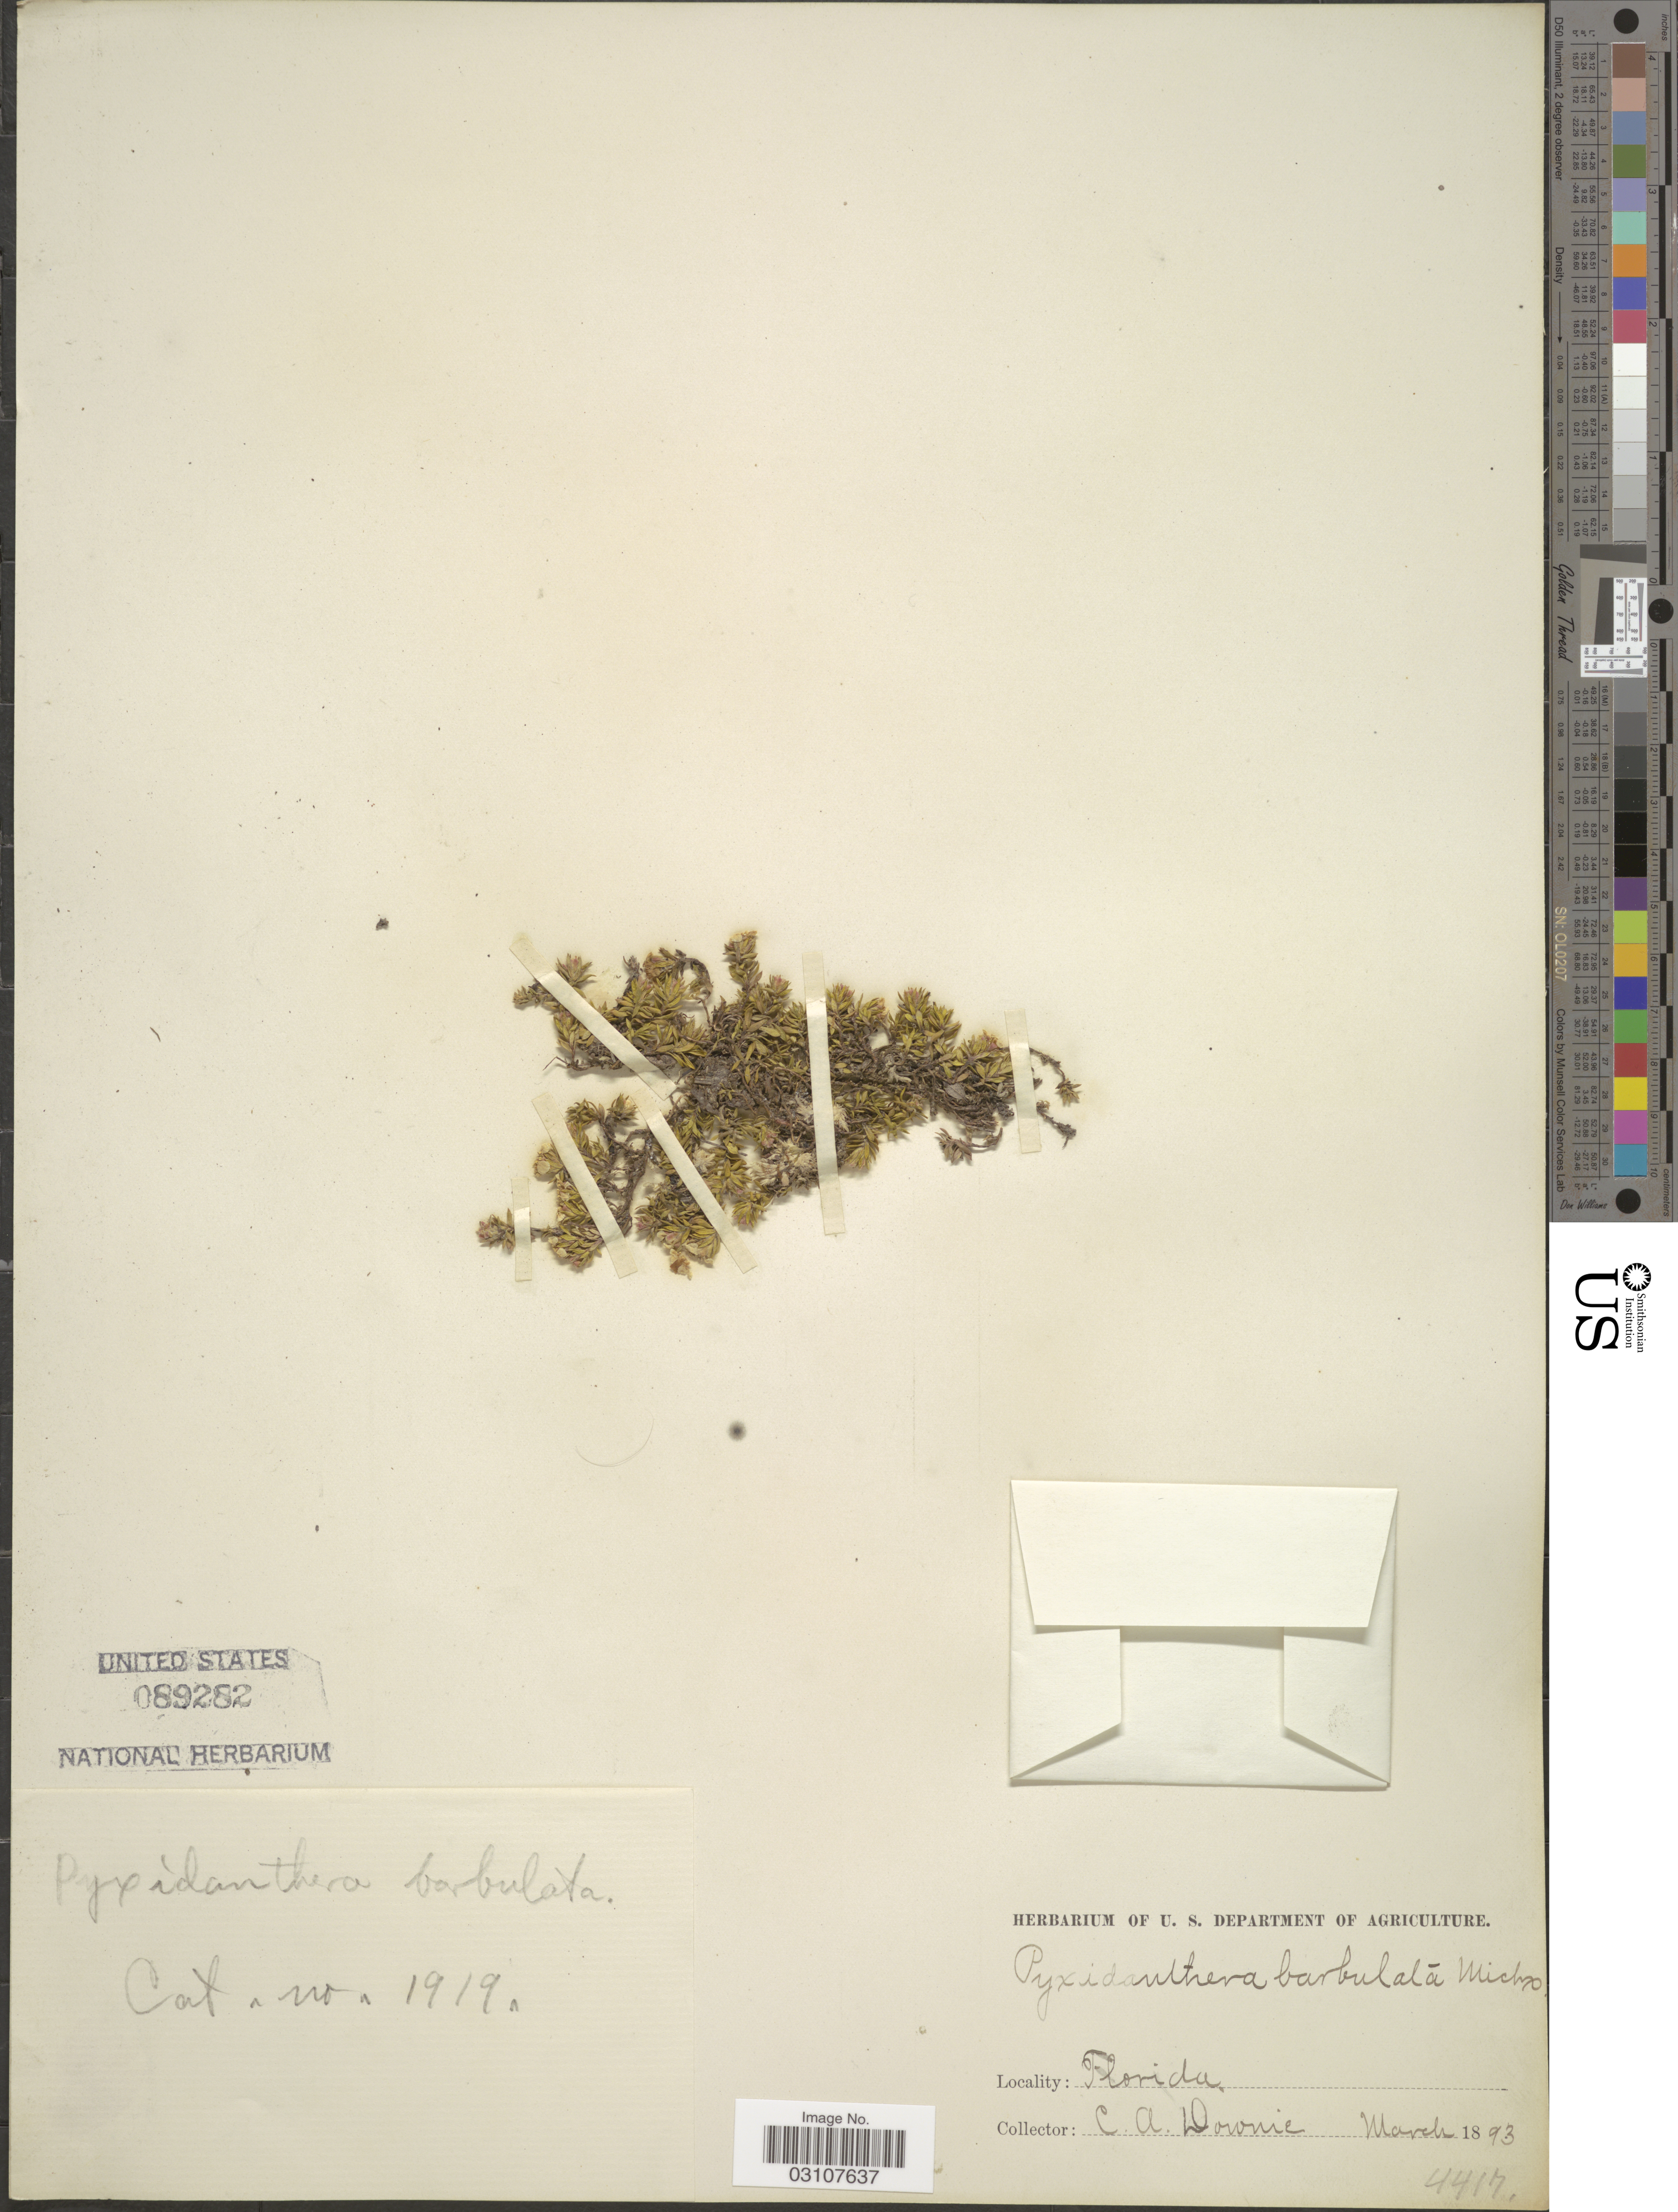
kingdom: Plantae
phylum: Tracheophyta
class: Magnoliopsida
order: Ericales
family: Diapensiaceae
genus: Pyxidanthera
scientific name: Pyxidanthera barbulata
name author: Michx.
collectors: C. Downie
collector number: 4417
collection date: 1893-03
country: United States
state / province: Florida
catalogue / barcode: US 89282